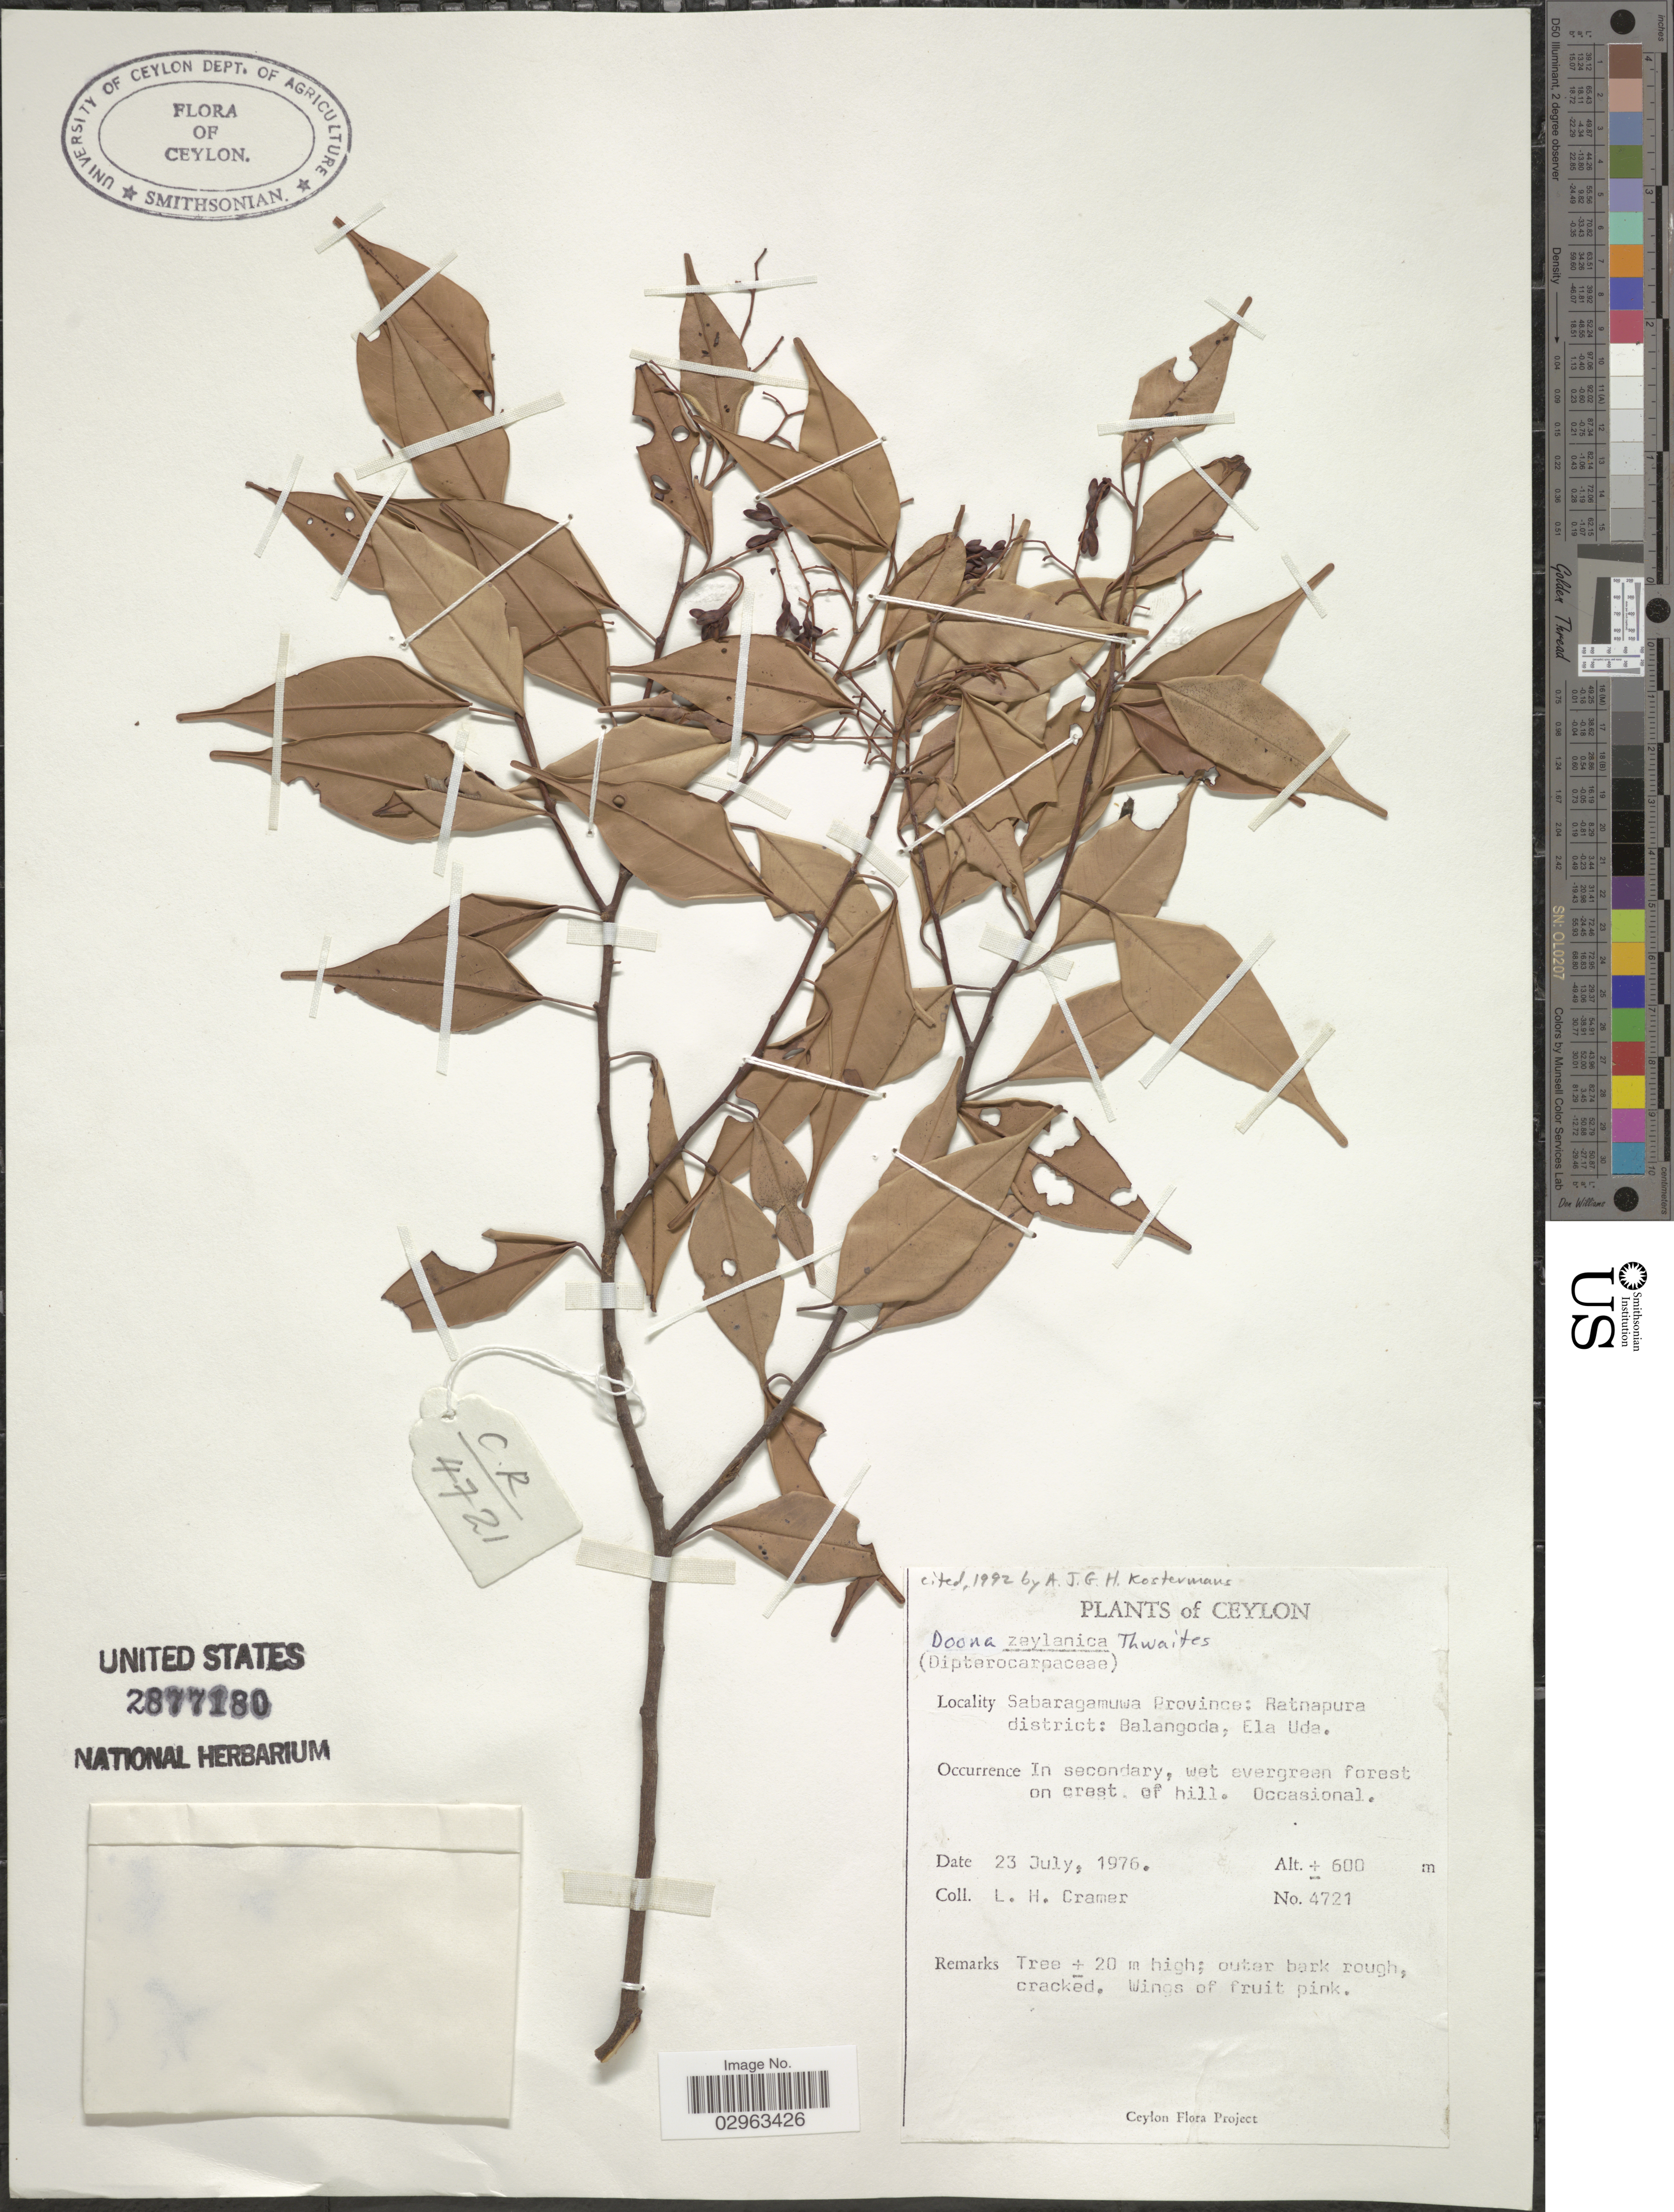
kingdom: Plantae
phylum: Tracheophyta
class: Magnoliopsida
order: Malvales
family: Dipterocarpaceae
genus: Doona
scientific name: Doona zeylanica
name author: Thwaites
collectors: L. H. Cramer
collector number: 4721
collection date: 1976-07-23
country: Sri Lanka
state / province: Sabaragamuwa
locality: Ceylon. Ratnapura district: Balangoda, Ela Uda.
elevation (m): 600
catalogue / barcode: US 2877180